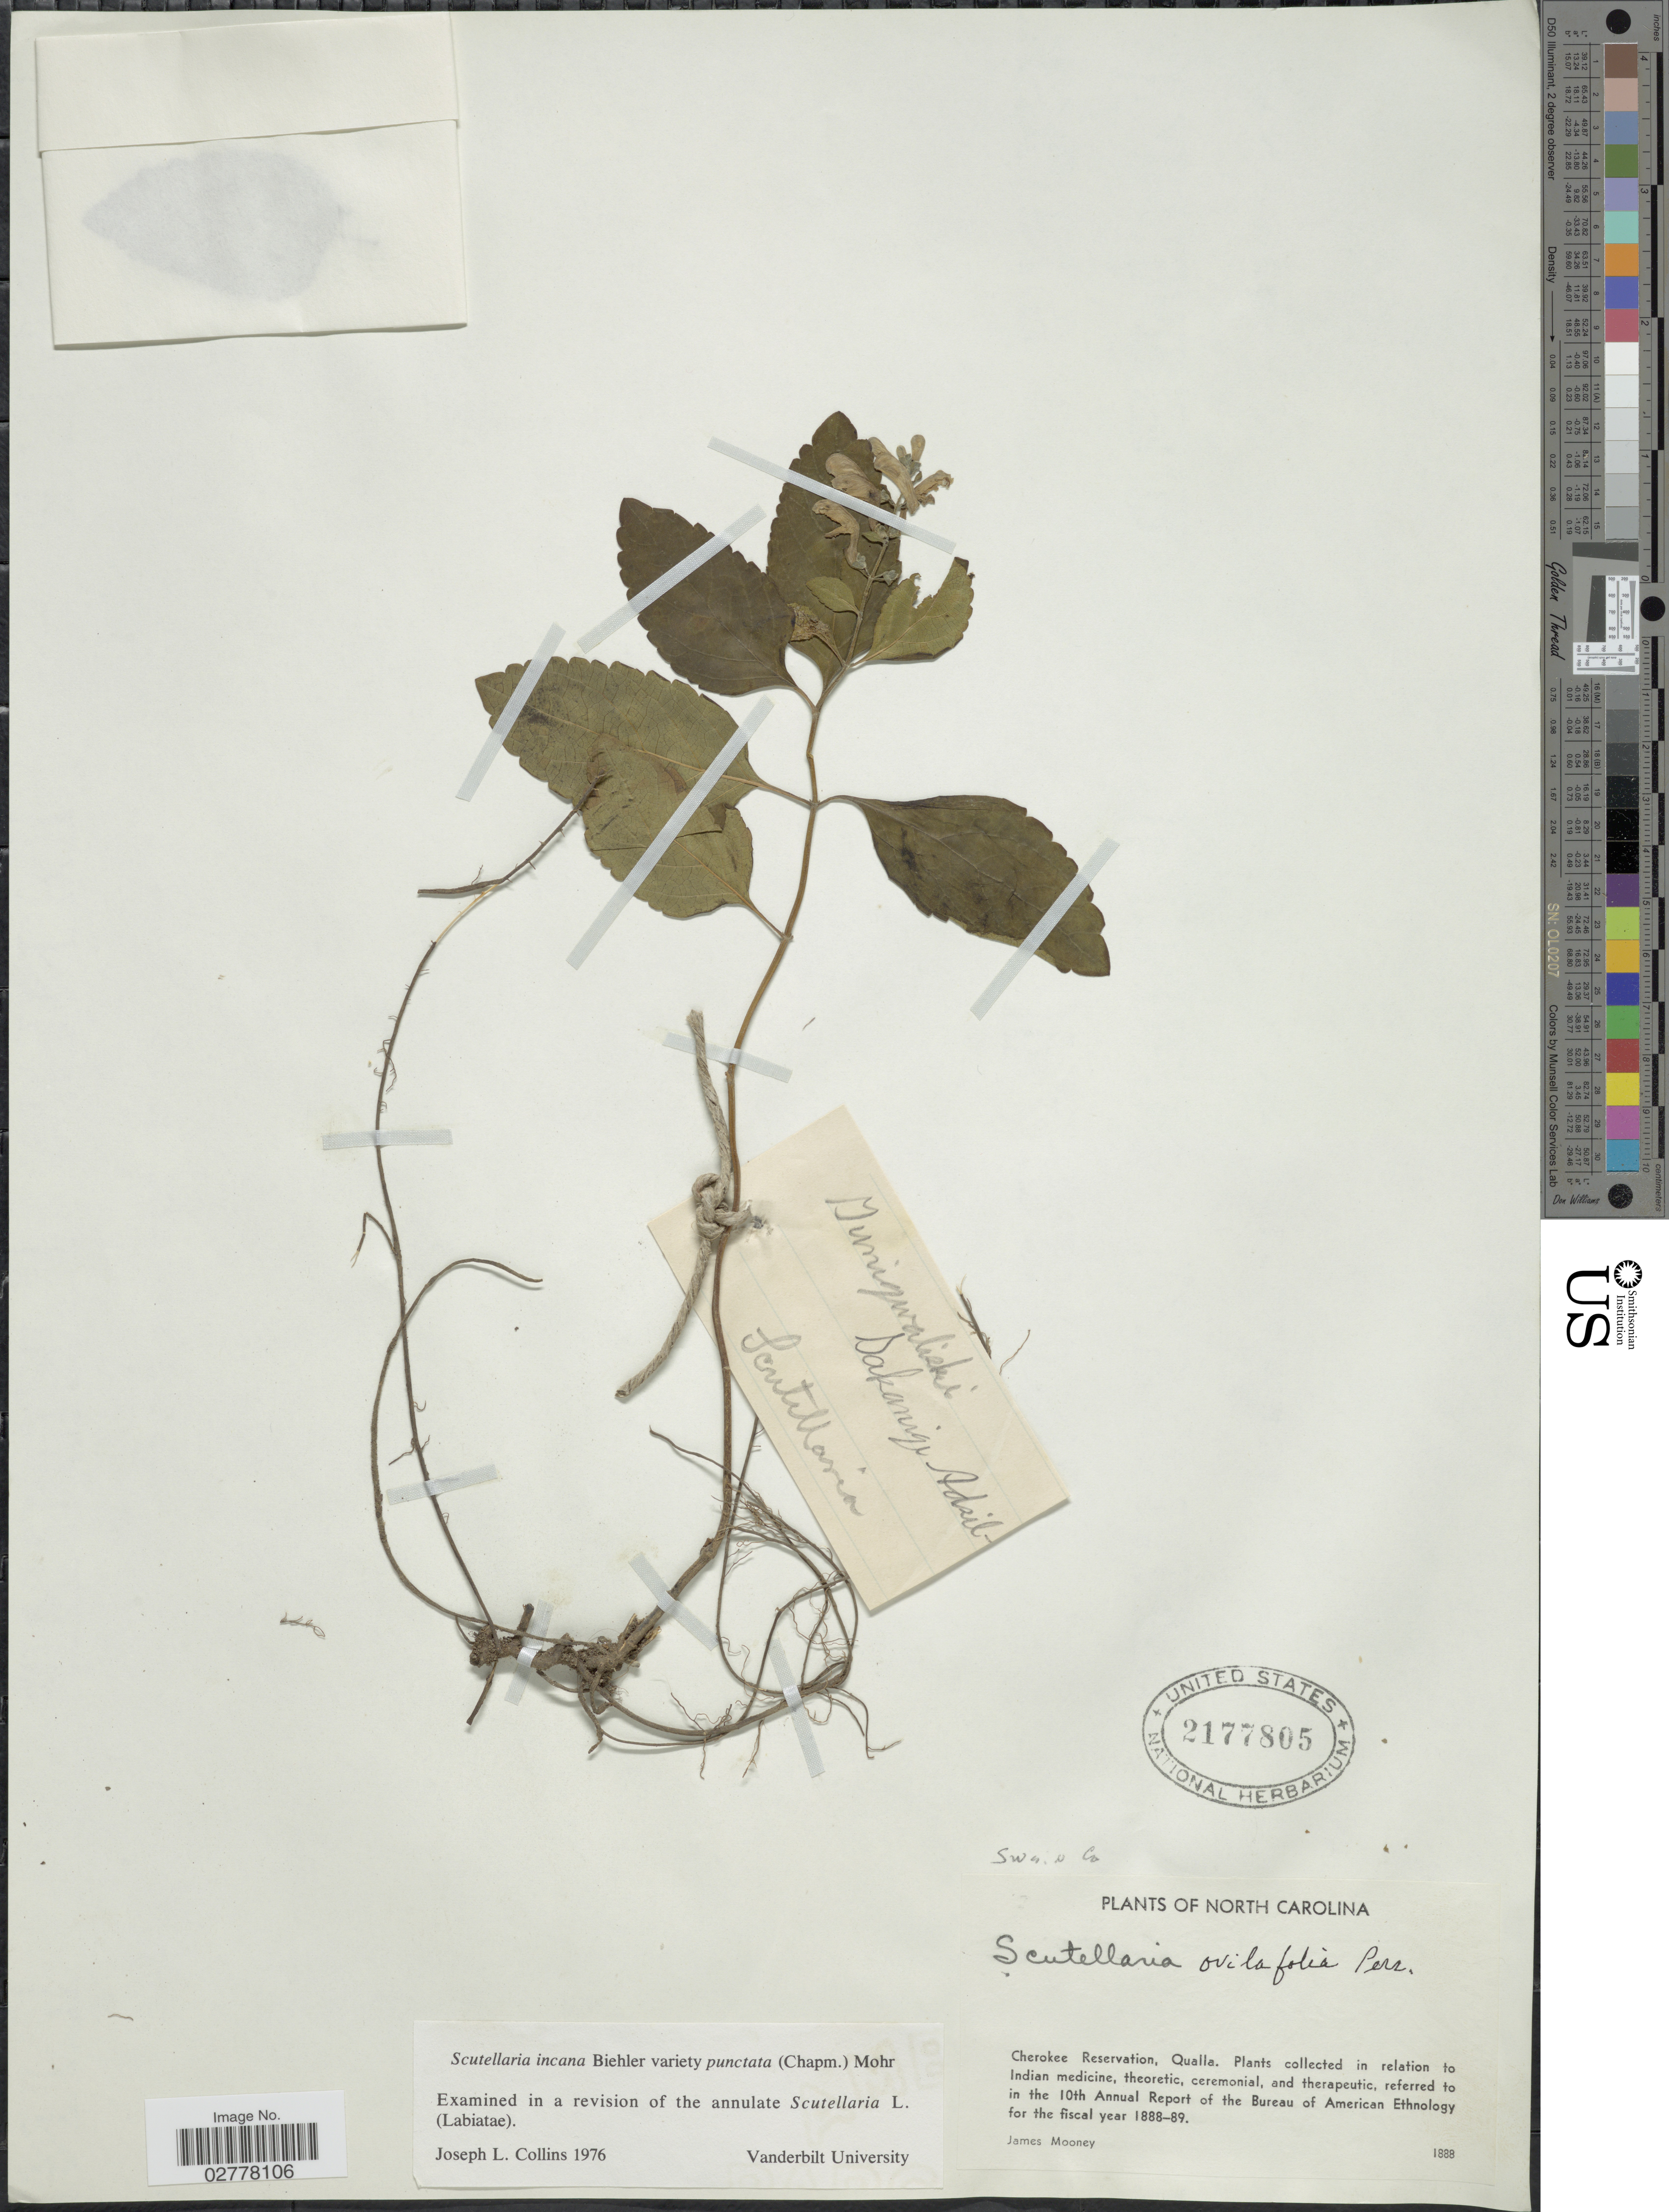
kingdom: Plantae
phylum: Tracheophyta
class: Magnoliopsida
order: Lamiales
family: Lamiaceae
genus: Scutellaria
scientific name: Scutellaria incana var. punctata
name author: (Chapm.) C. Mohr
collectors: J. Mooney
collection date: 1888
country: United States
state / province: North Carolina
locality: Cherokee Reservation, Qualla. Swain Co.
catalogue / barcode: US 2177805